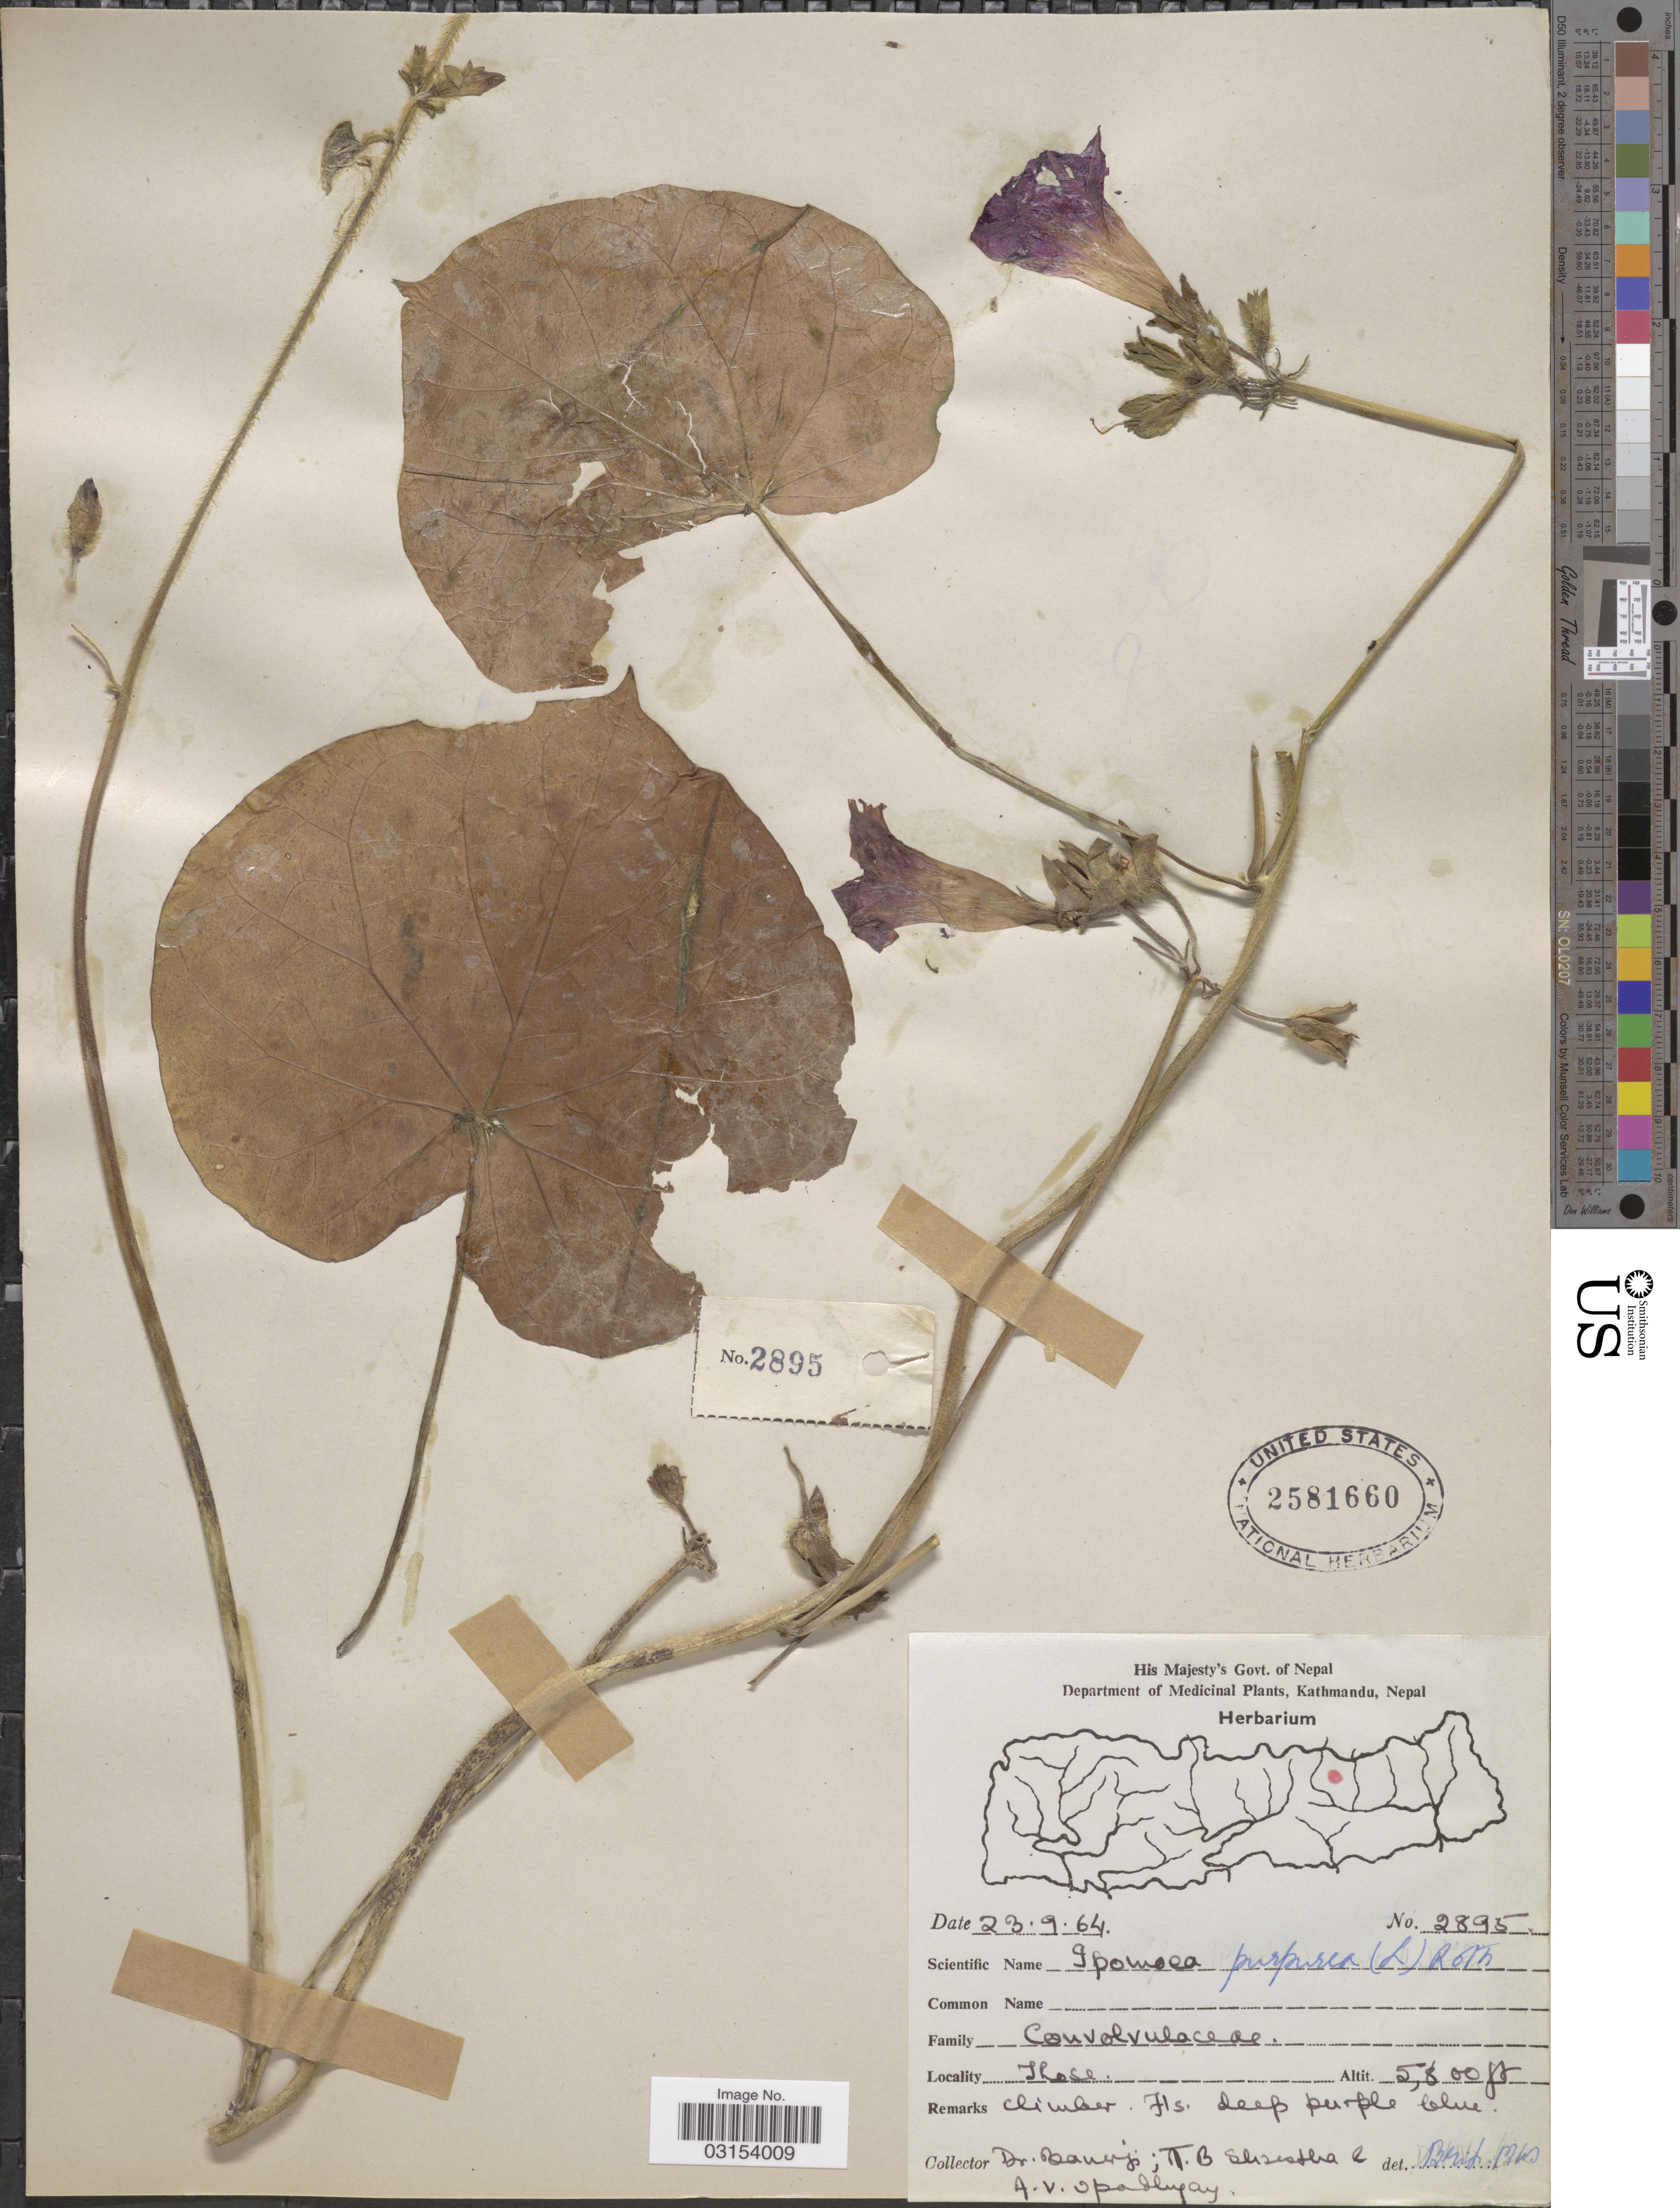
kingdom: Plantae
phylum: Tracheophyta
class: Magnoliopsida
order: Solanales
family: Convolvulaceae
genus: Ipomoea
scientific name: Ipomoea purpurea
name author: (L.) Roth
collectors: T. B. Shrestha & A. V. Upadhyay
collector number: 2895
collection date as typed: Transcribed d/m/y: 23/9/64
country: Nepal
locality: Those.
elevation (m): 1768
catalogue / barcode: US 2581660